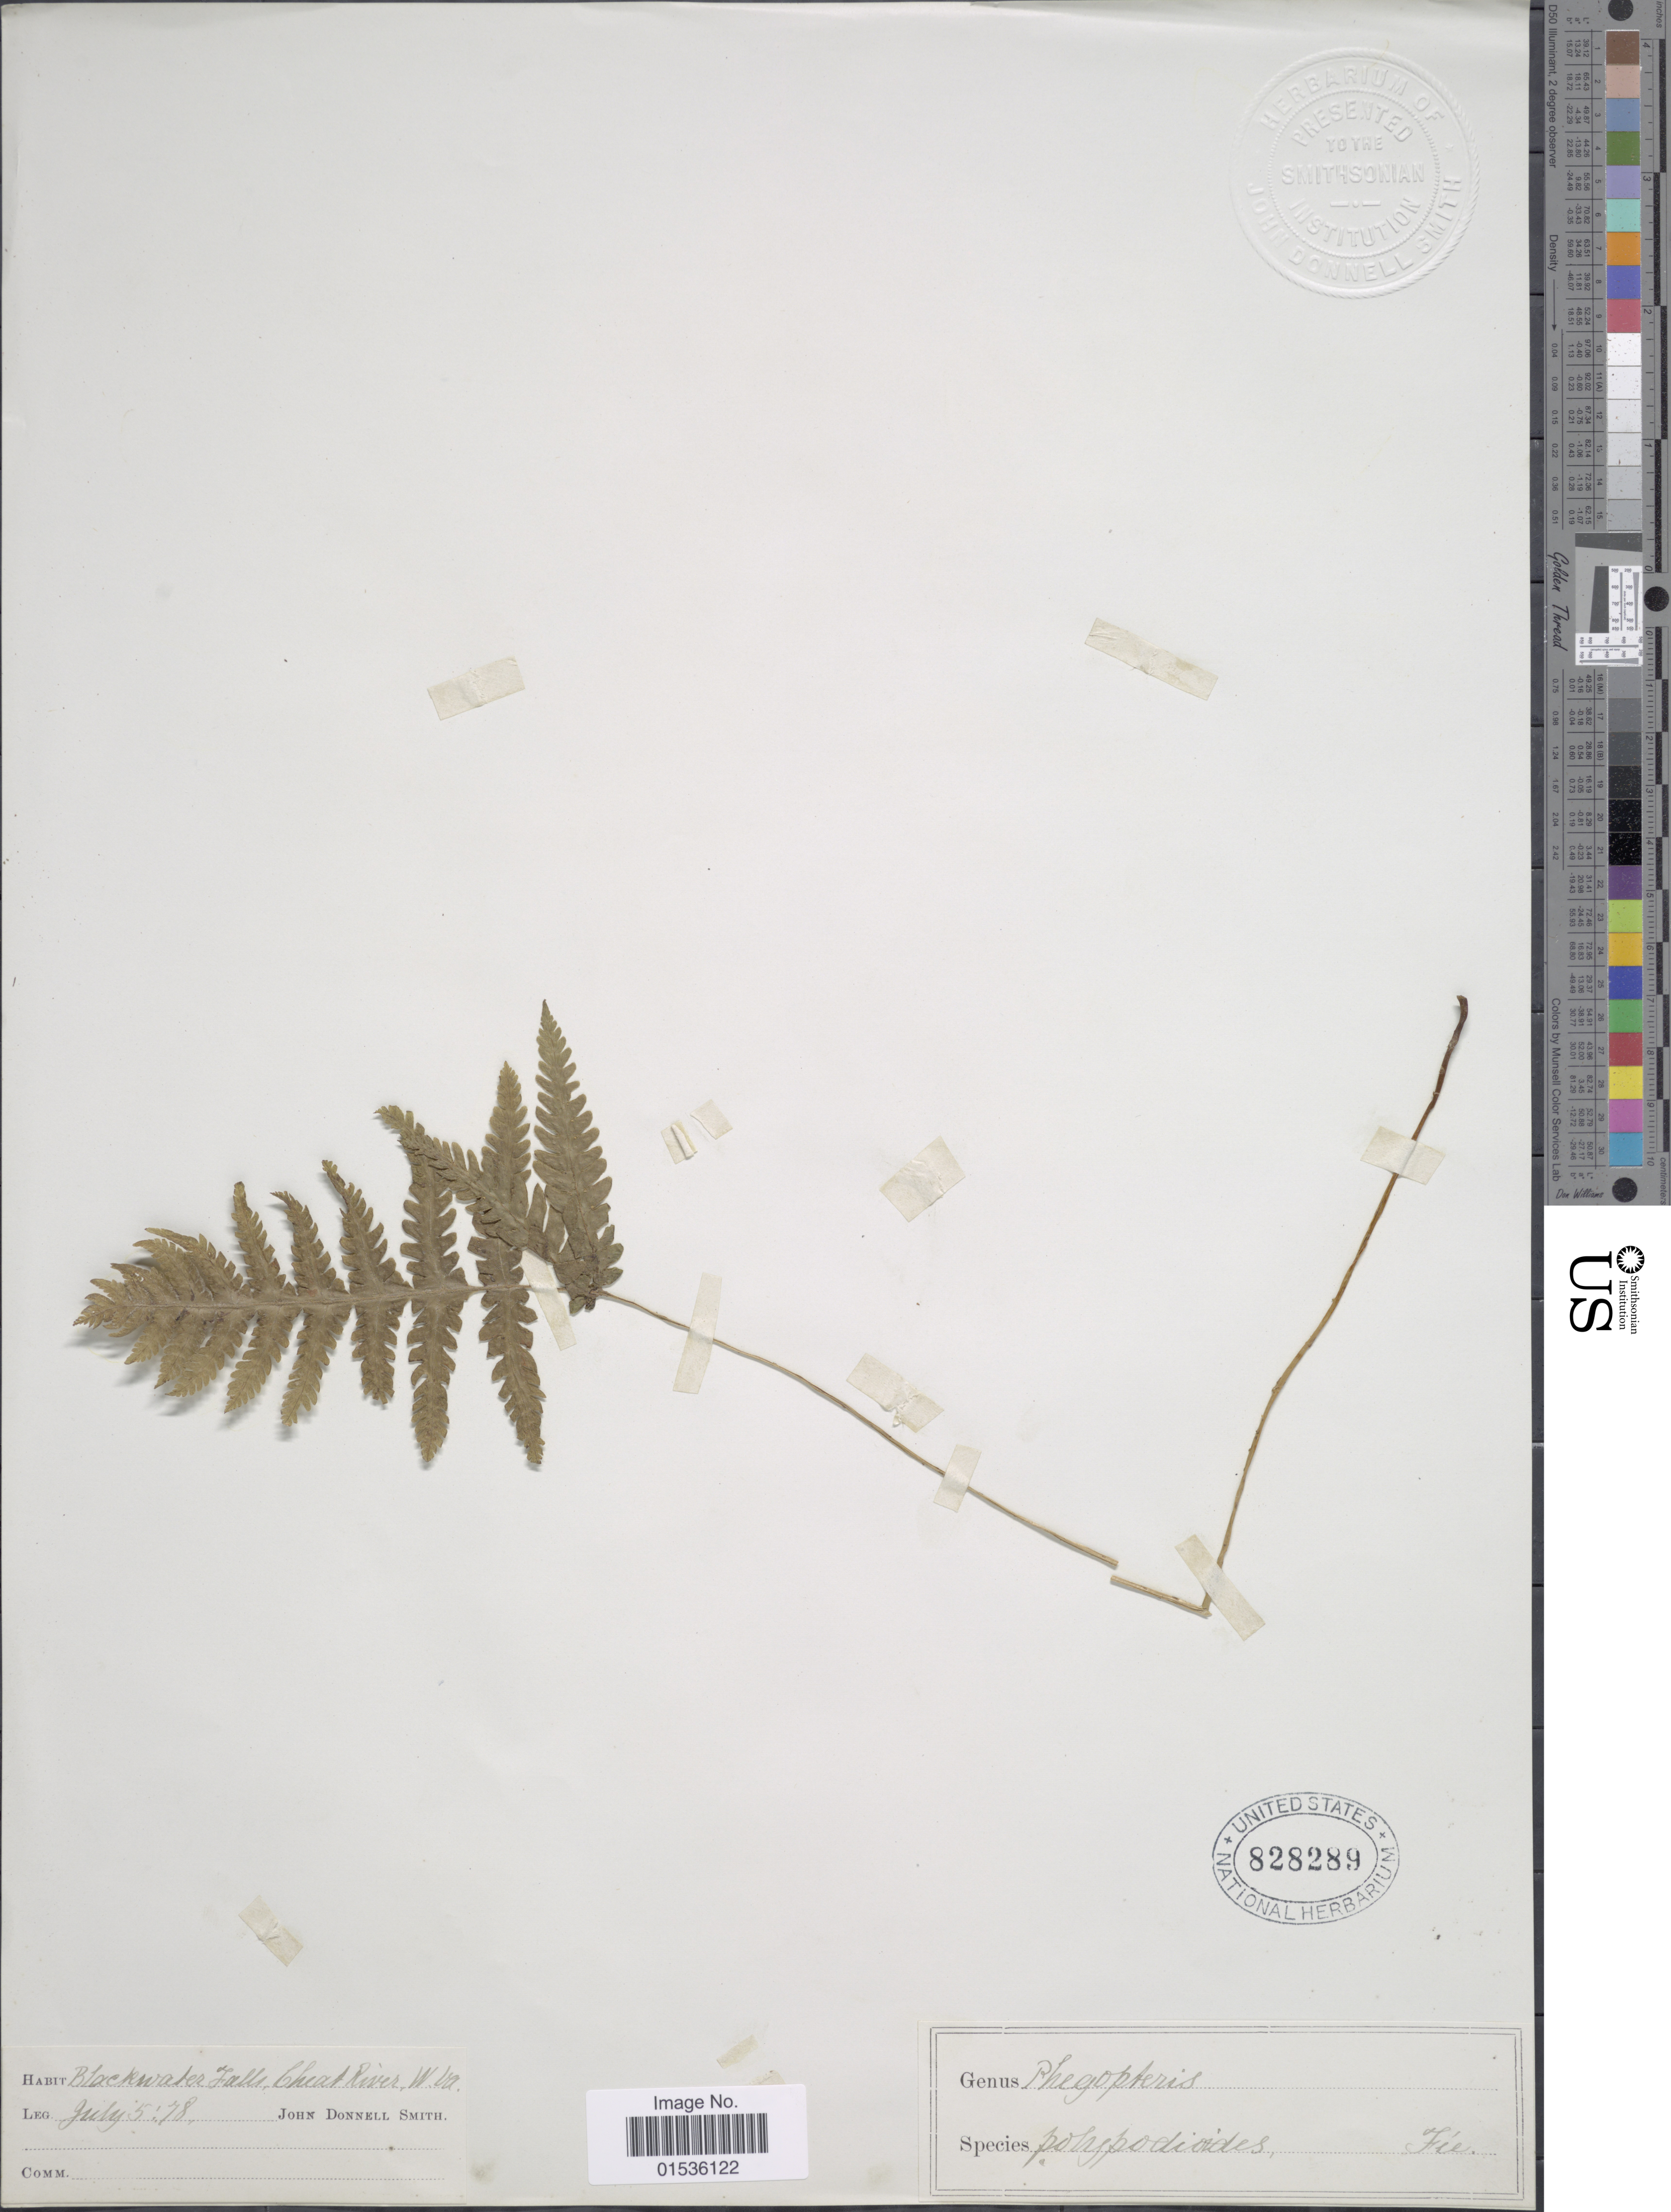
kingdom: Plantae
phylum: Tracheophyta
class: Polypodiopsida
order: Polypodiales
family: Thelypteridaceae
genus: Phegopteris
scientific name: Phegopteris connectilis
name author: (Michx.) Watt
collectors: J. Donnell Smith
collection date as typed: Transcribed d/m/y: 5/7/78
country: United States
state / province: West Virginia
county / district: Tucker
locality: Blackwater Falls, Cheat River, W. Va.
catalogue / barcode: US 828289